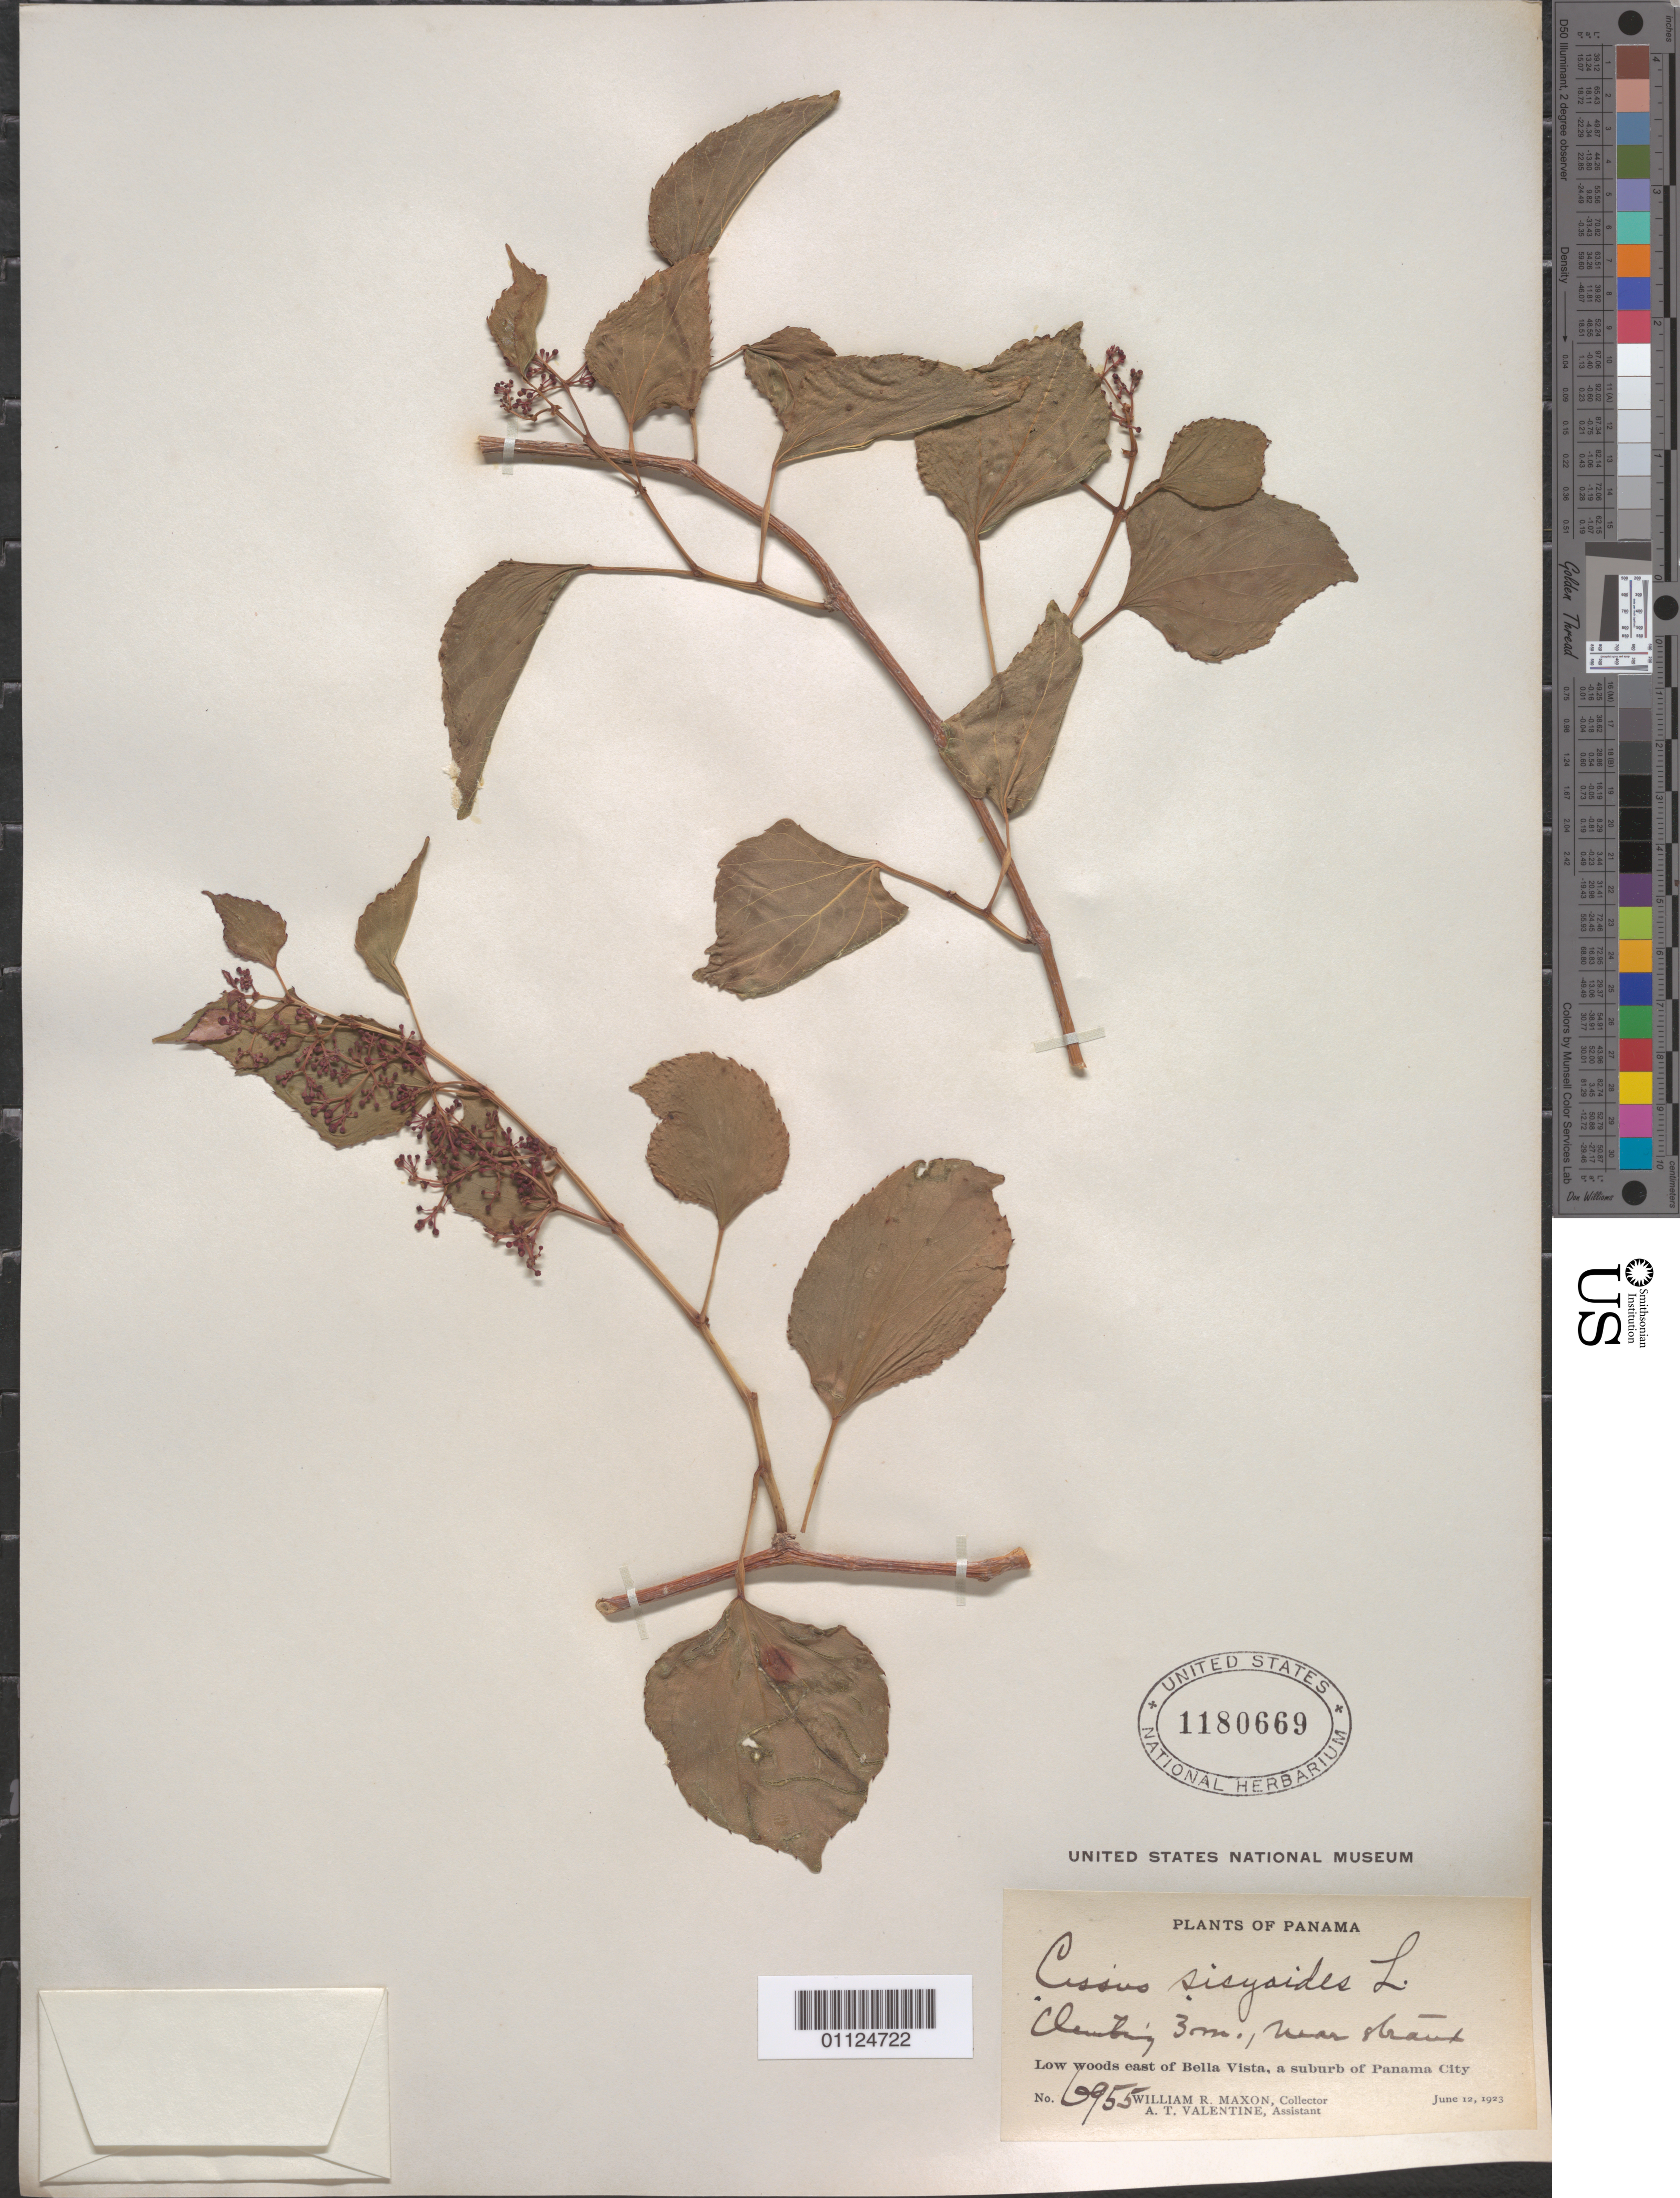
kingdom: Plantae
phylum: Tracheophyta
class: Magnoliopsida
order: Vitales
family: Vitaceae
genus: Cissus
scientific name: Cissus verticillata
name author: (L.) Nicolson & C.E. Jarvis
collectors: W. R. Maxon & A. Valentine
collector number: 6955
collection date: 1923-06-12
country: Panama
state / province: Panamá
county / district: Canal Zone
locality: E of Bella Vista, a suburb of Panama City.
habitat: Low woods. Climber.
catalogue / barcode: US 1180669